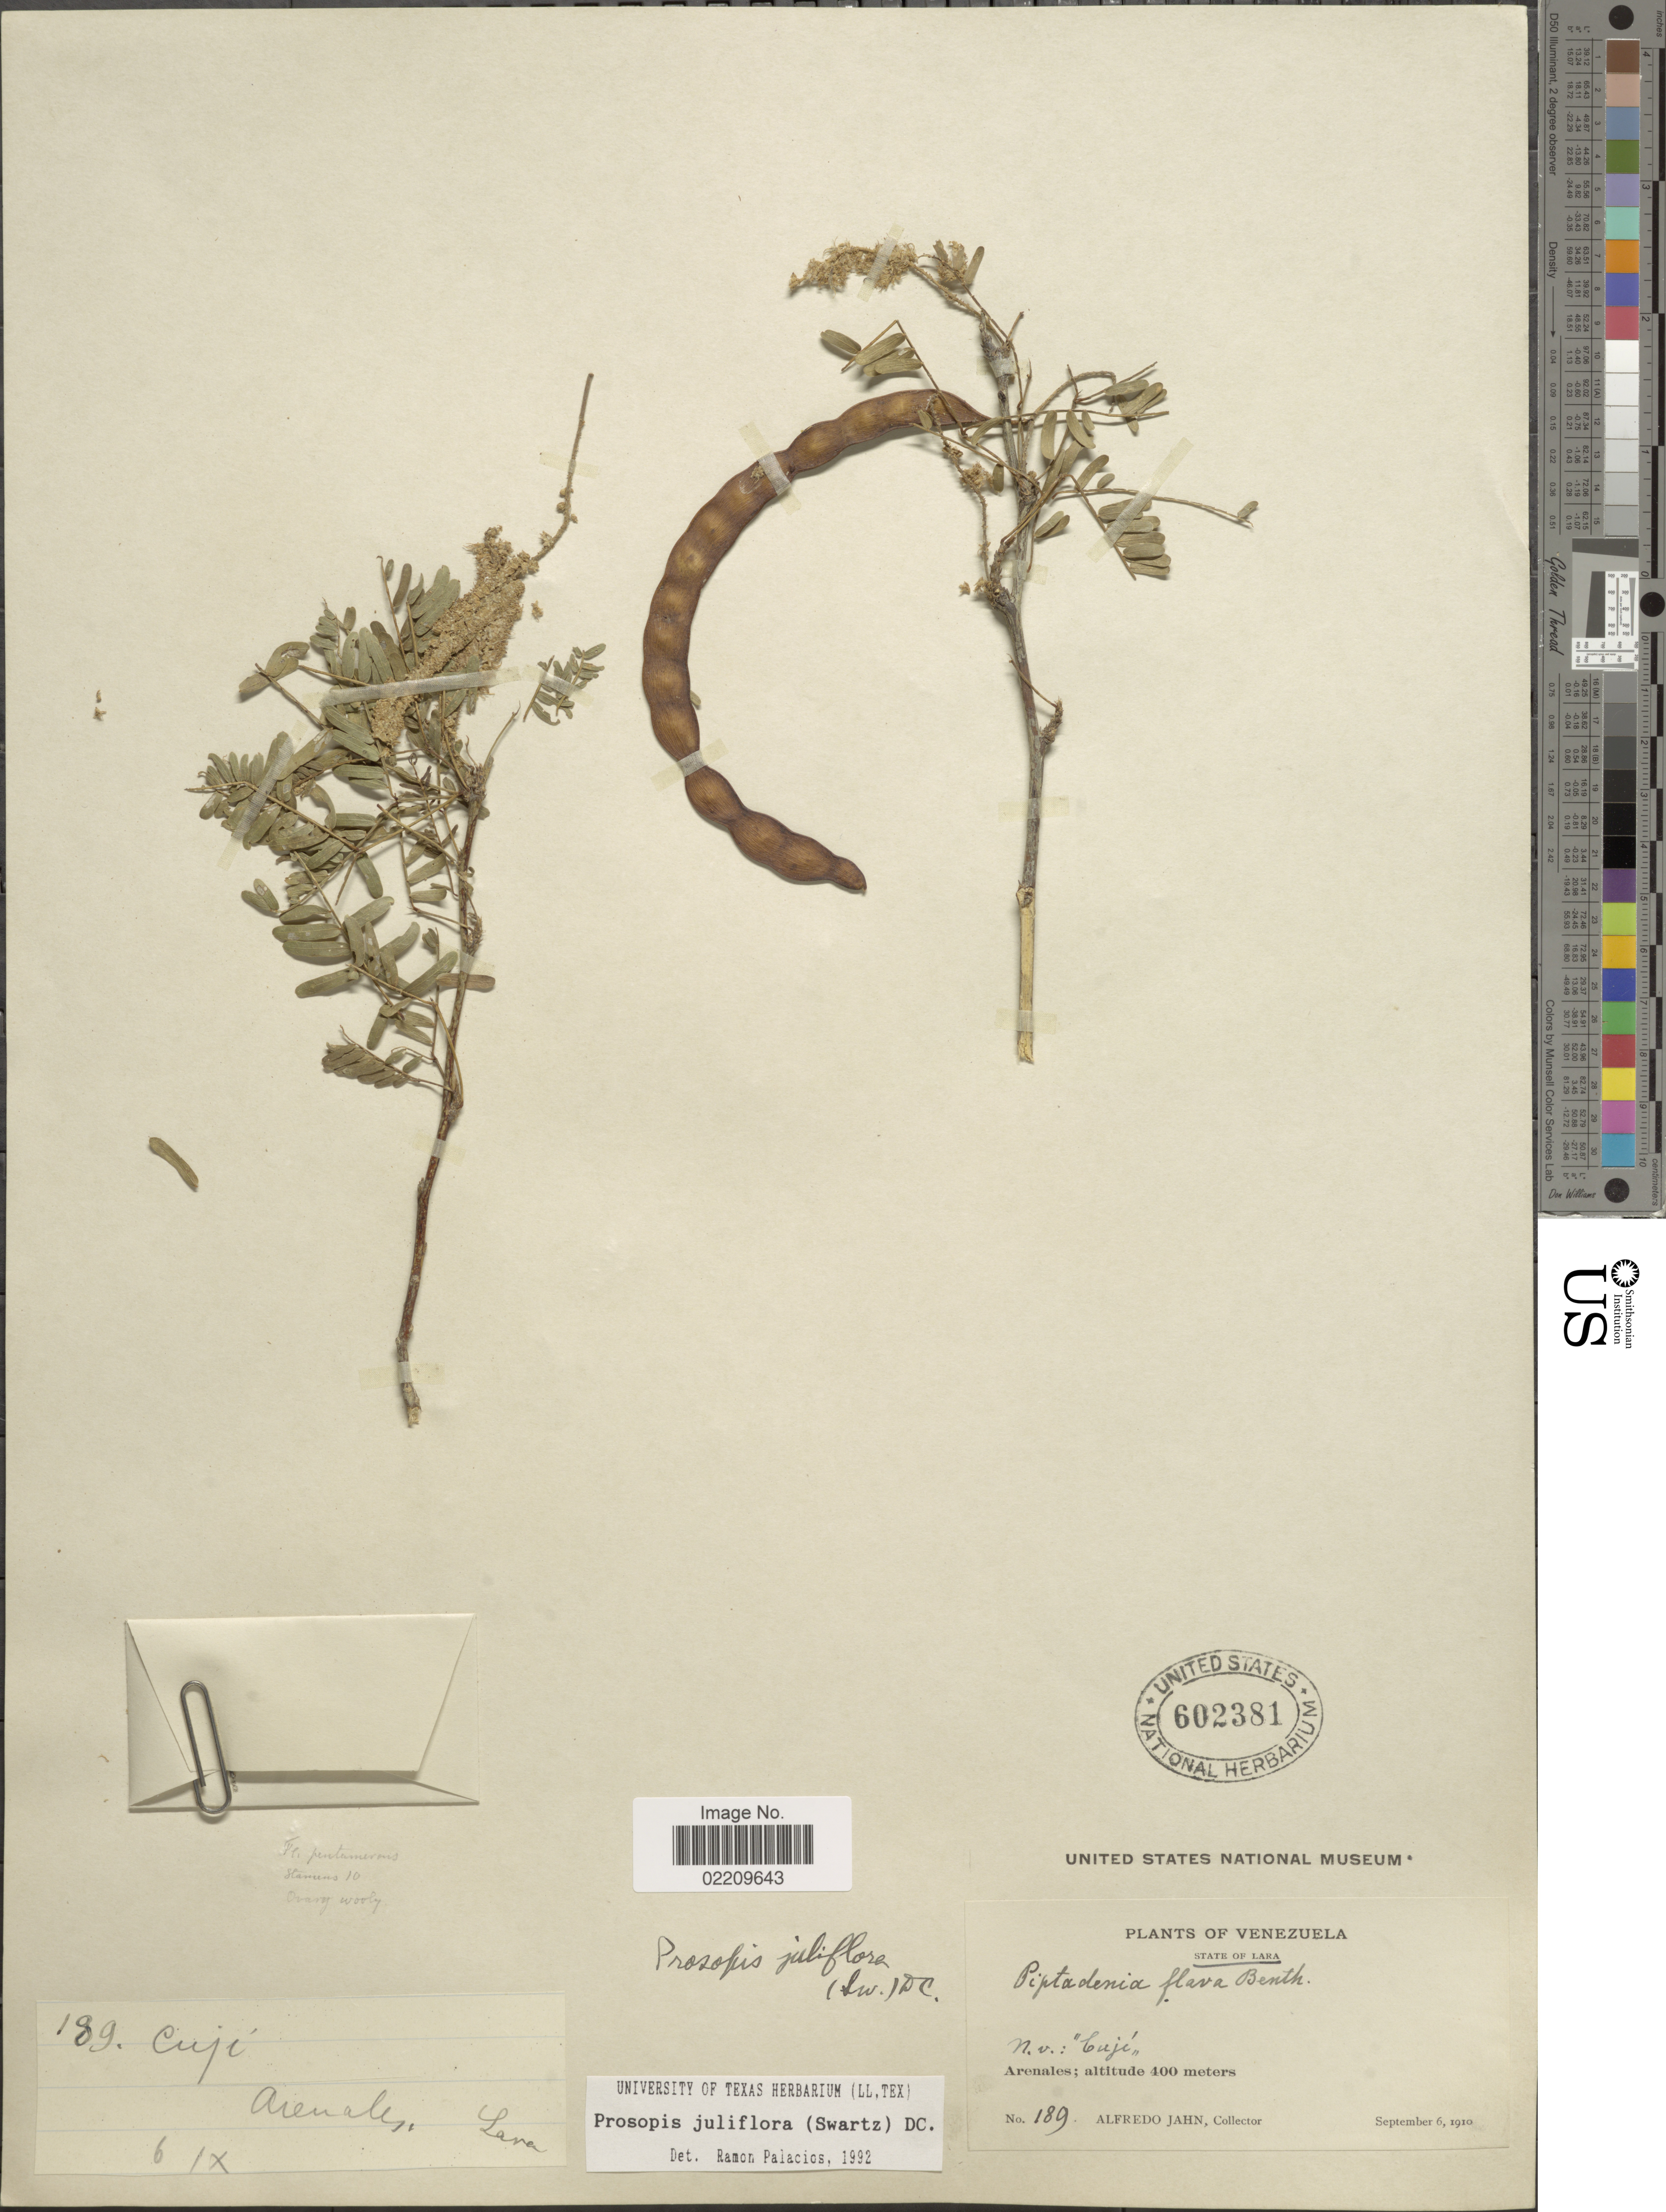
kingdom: Plantae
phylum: Tracheophyta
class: Magnoliopsida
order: Fabales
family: Fabaceae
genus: Neltuma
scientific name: Neltuma juliflora var. juliflora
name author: (Sw.) Raf.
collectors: A. Jahn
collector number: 189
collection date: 1910-09-06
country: Venezuela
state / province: Lara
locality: Arenales.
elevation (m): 400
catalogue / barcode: US 602381